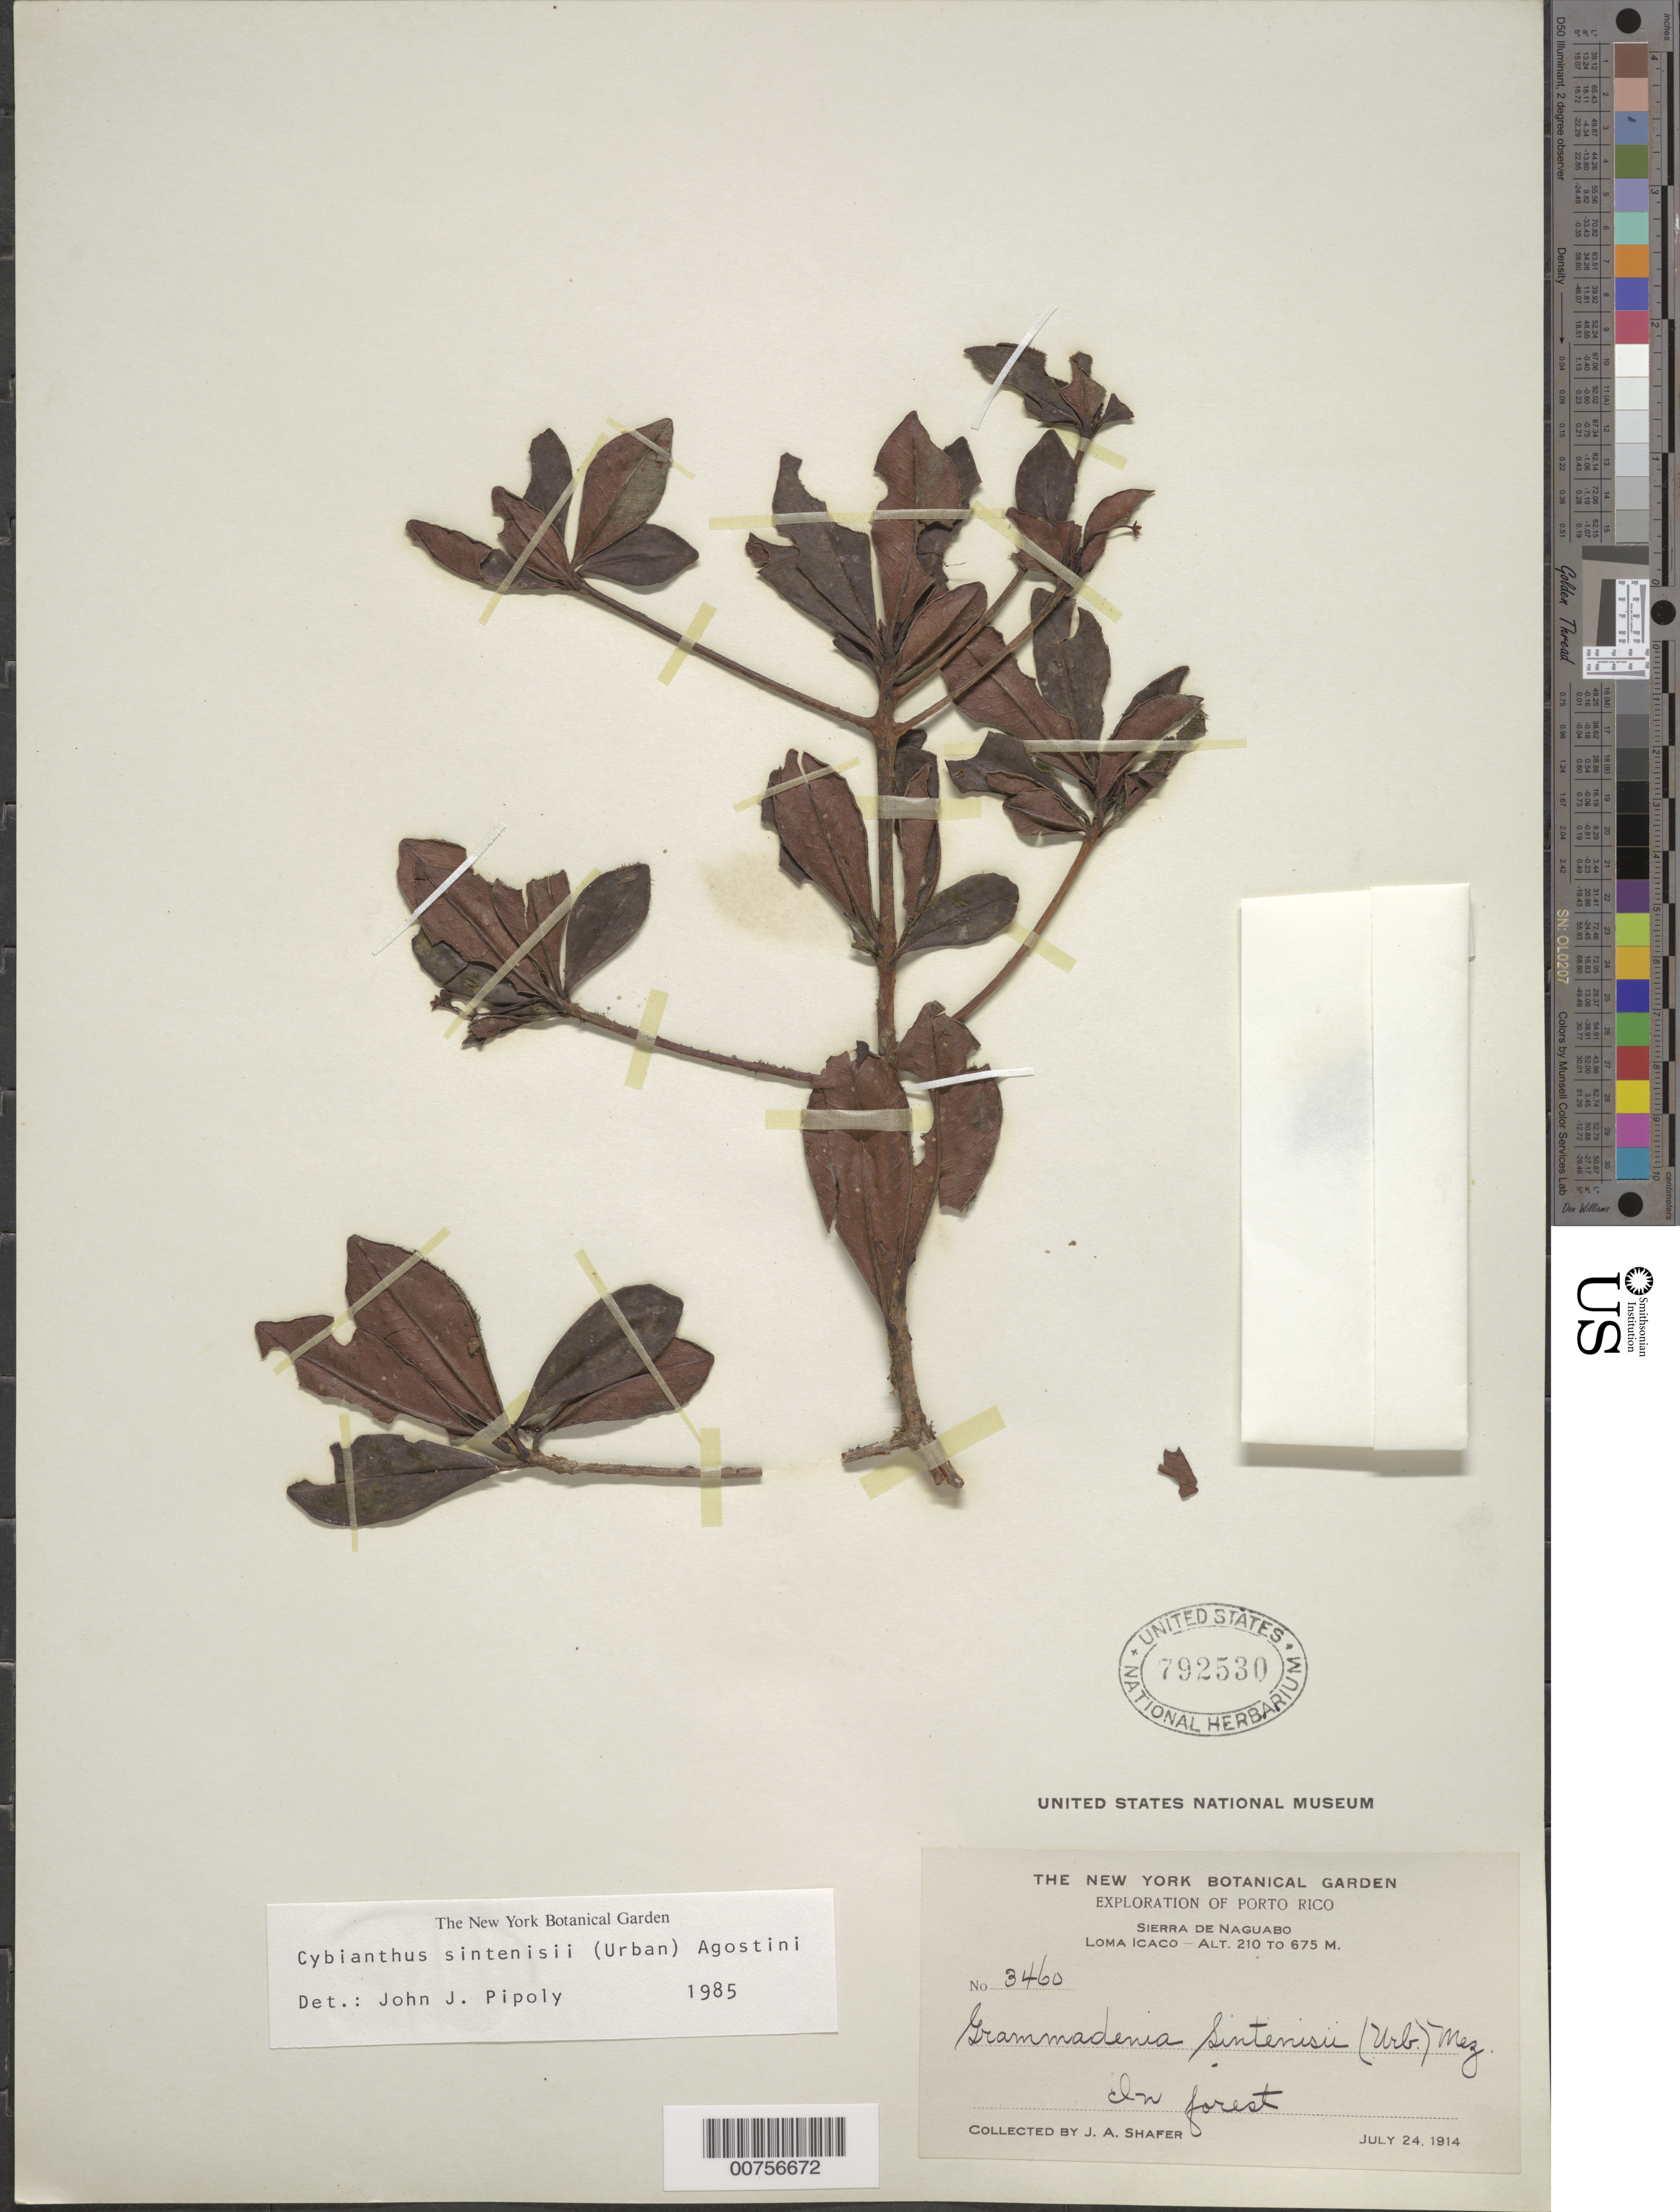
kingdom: Plantae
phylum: Tracheophyta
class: Magnoliopsida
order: Ericales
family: Primulaceae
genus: Cybianthus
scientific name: Cybianthus sintenisii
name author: (Urb.) G. Agostini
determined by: Pipoly, J. J., III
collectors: J. A. Shafer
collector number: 3460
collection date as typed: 24 Jul 1914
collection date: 1914-07-24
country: Puerto Rico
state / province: Naguabo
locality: Sierra de Naguabo. Loma Icaco.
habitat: In forest.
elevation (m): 210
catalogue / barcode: US 792530